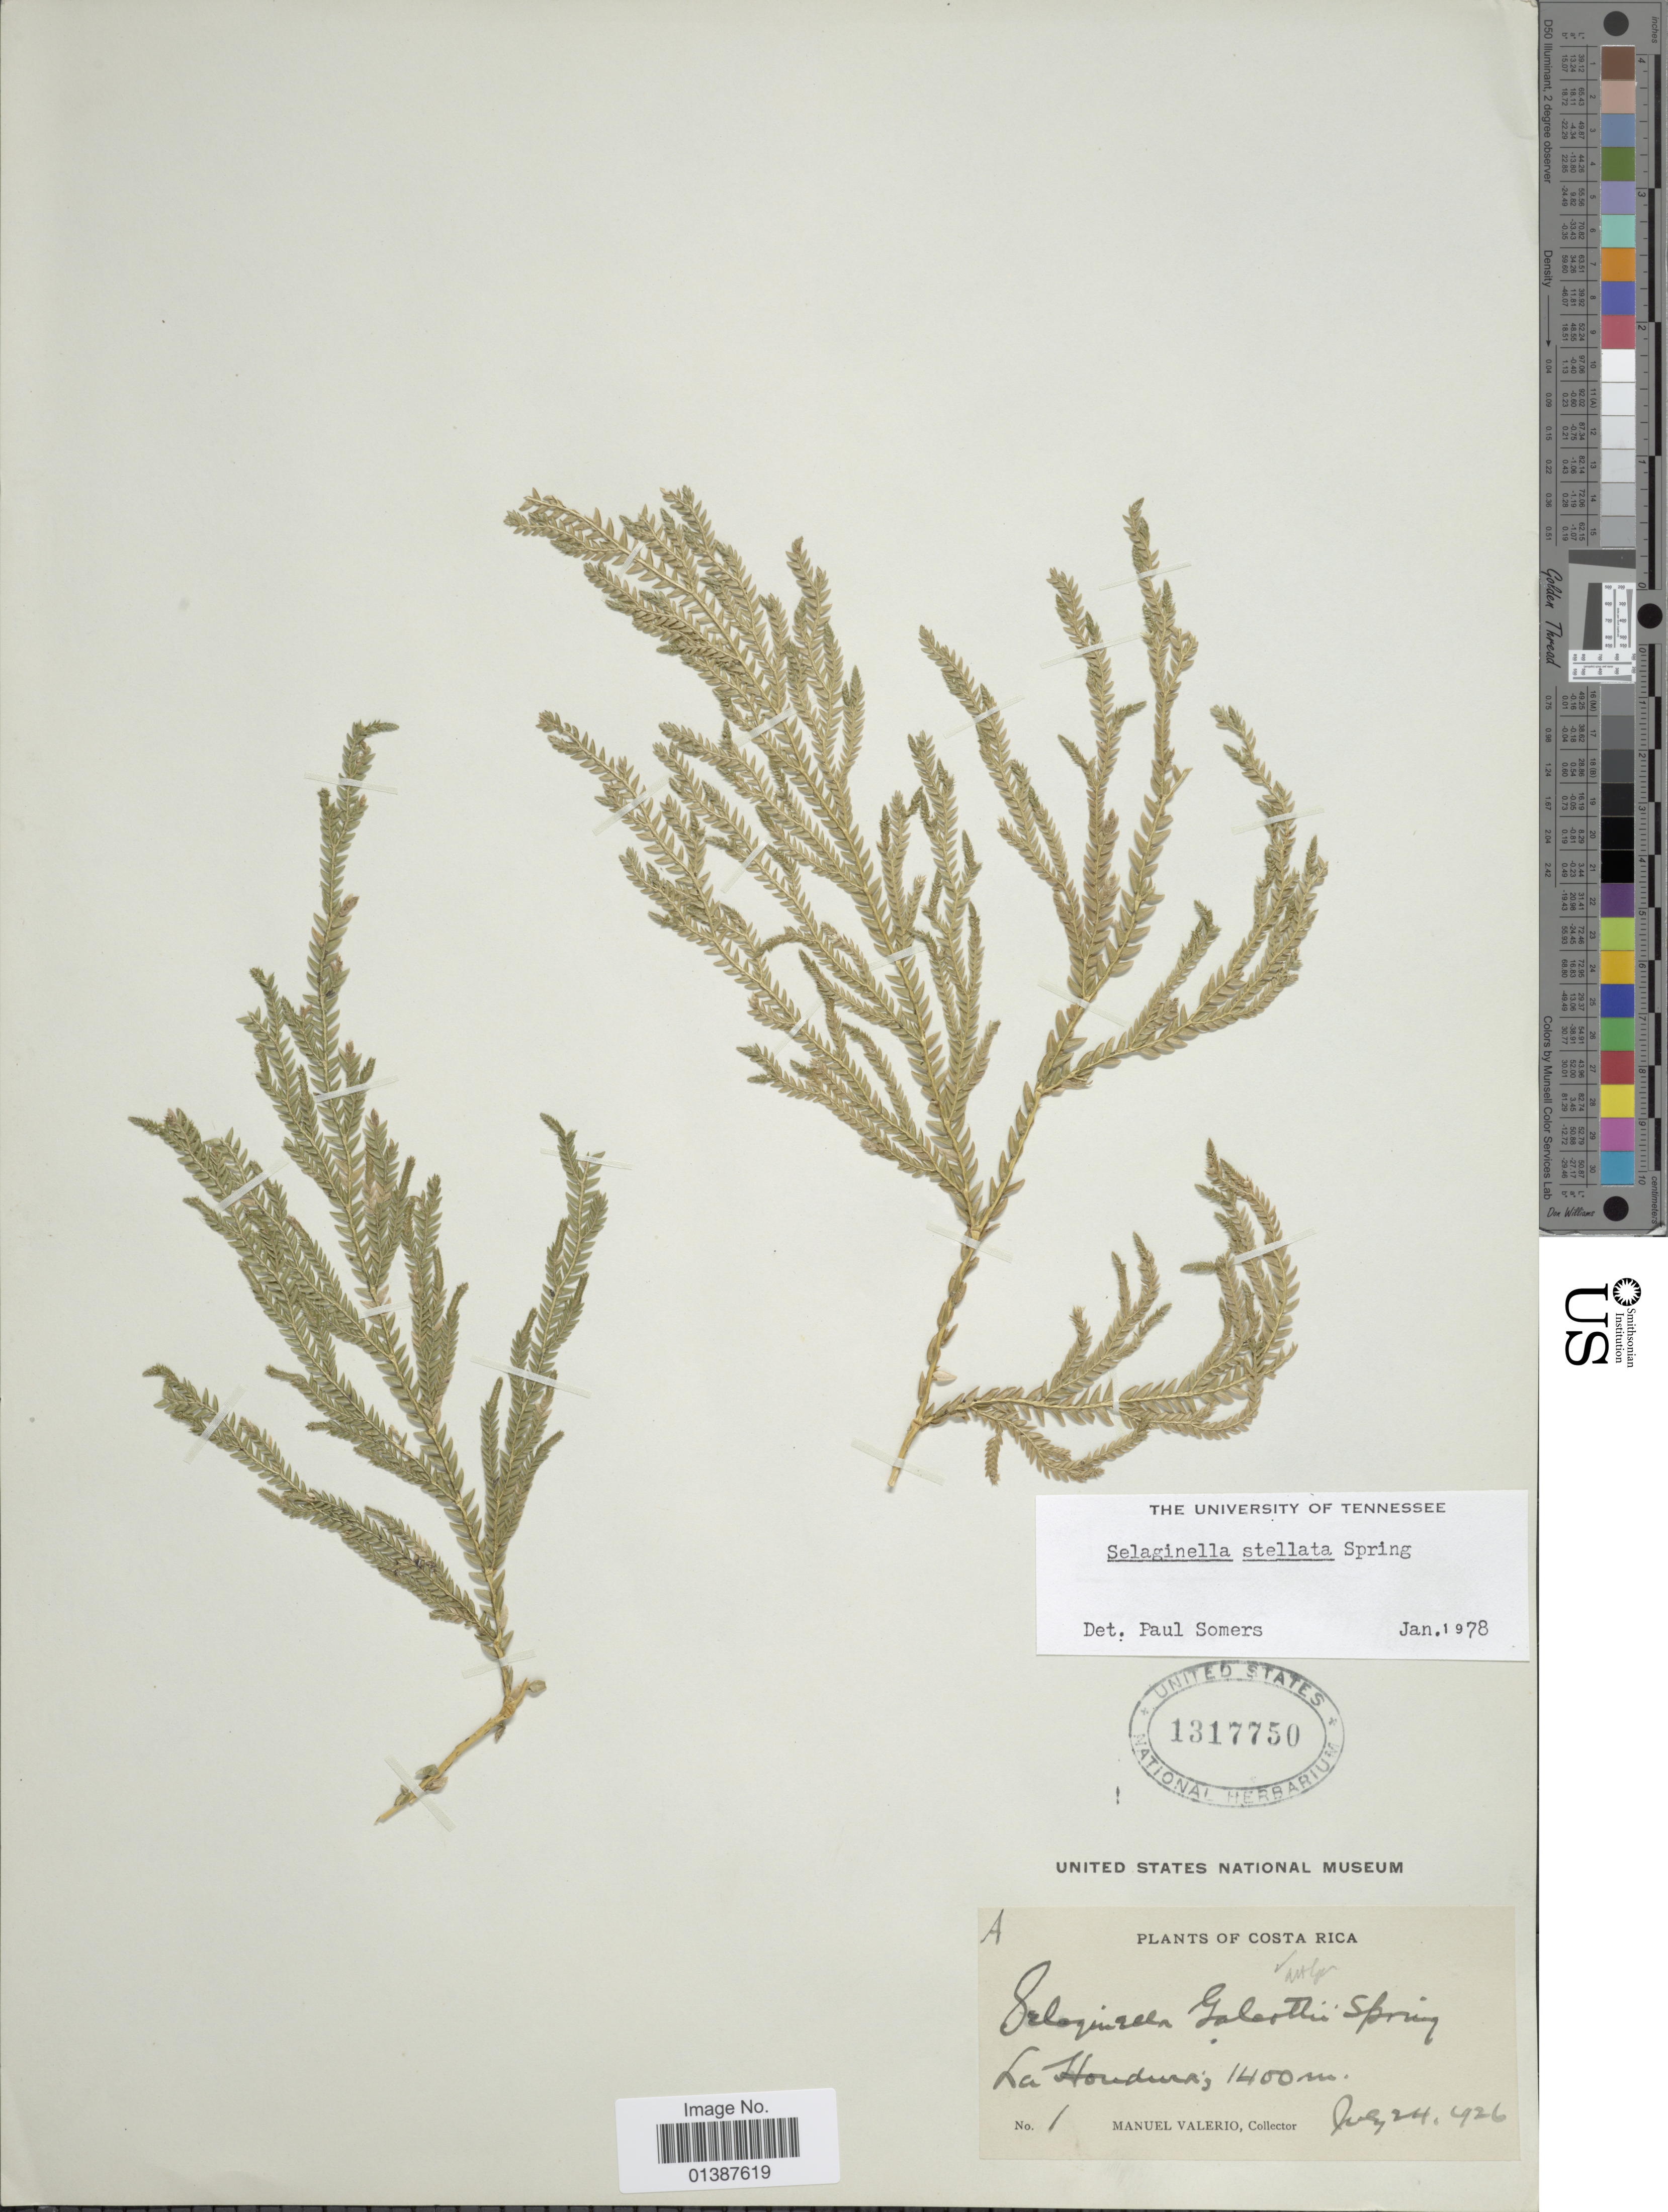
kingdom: Plantae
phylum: Tracheophyta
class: Lycopodiopsida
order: Selaginellales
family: Selaginellaceae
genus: Selaginella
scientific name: Selaginella galeottii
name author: Spring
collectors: M. Valerio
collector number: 1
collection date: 1926-07-24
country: Costa Rica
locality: La Hondura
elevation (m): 1400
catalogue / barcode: US 1317750